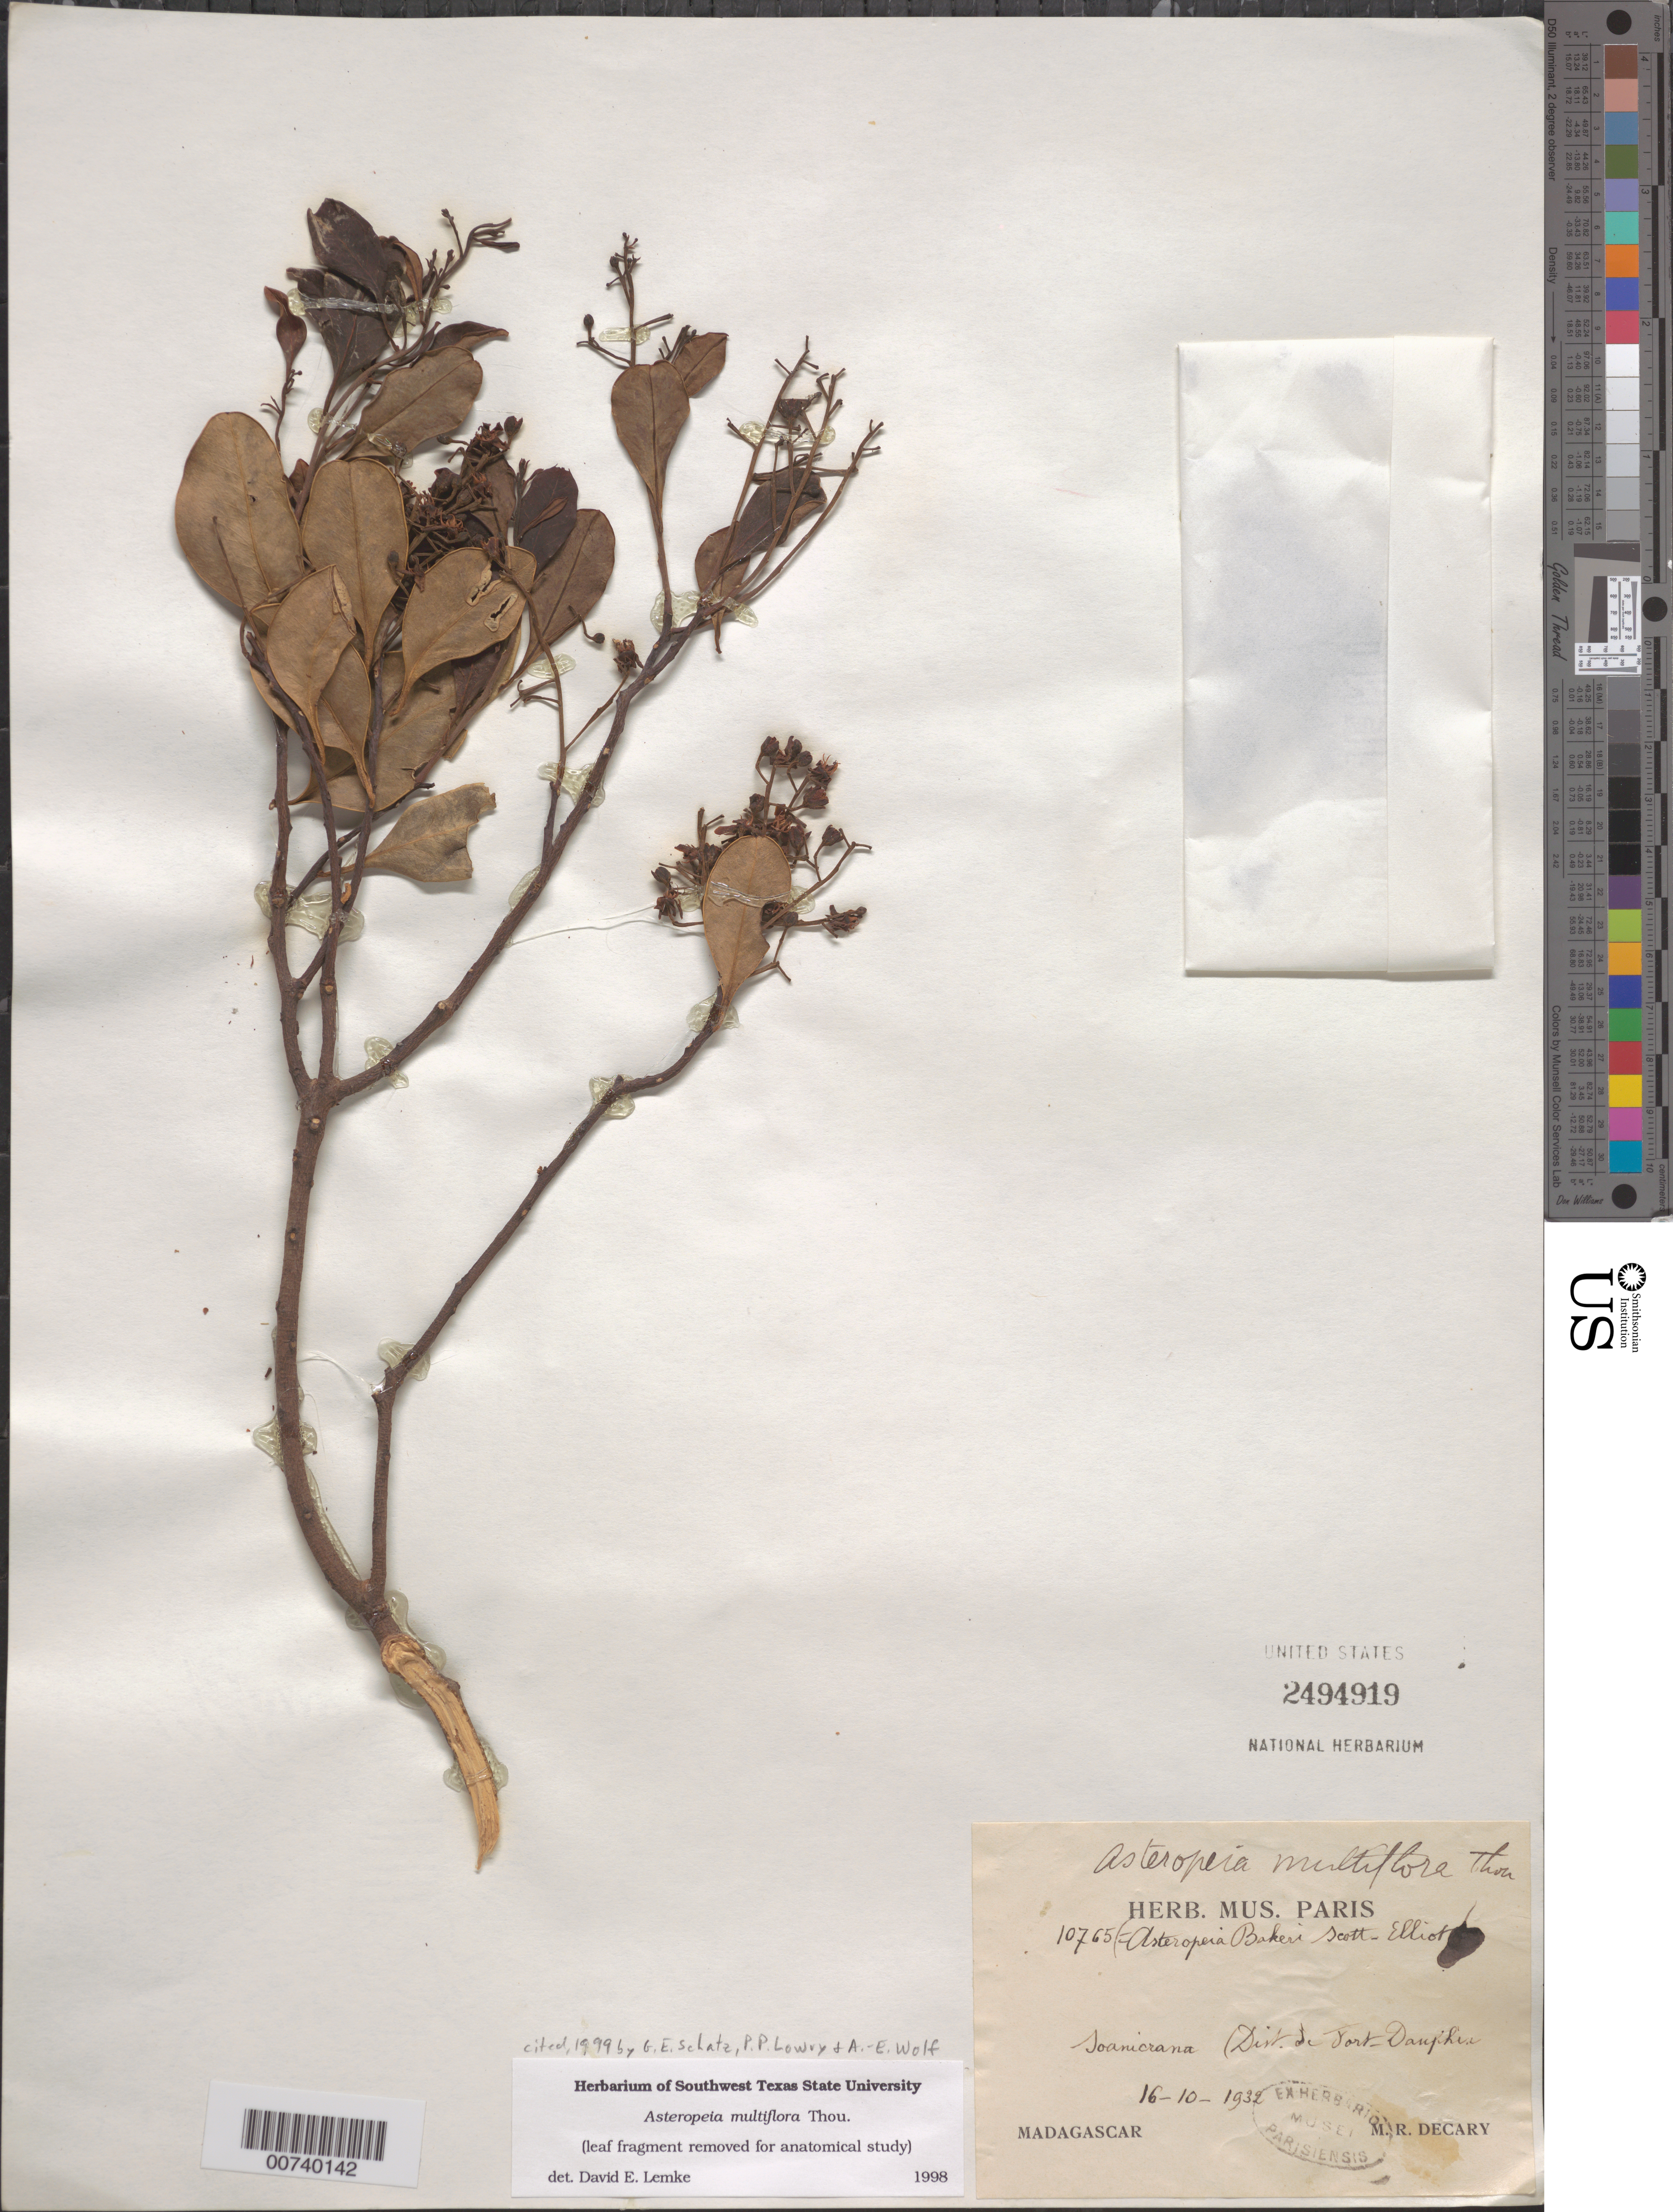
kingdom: Plantae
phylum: Tracheophyta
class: Magnoliopsida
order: Caryophyllales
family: Asteropeiaceae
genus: Asteropeia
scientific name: Asteropeia multiflora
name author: Thouars ex Tul.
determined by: Lemke, D. E.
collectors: R. Decary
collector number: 10765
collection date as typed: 16 Oct 1932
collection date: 1932-10-16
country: Madagascar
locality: Dist de Fort Dauphin, Soanicrana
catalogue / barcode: US 2494919